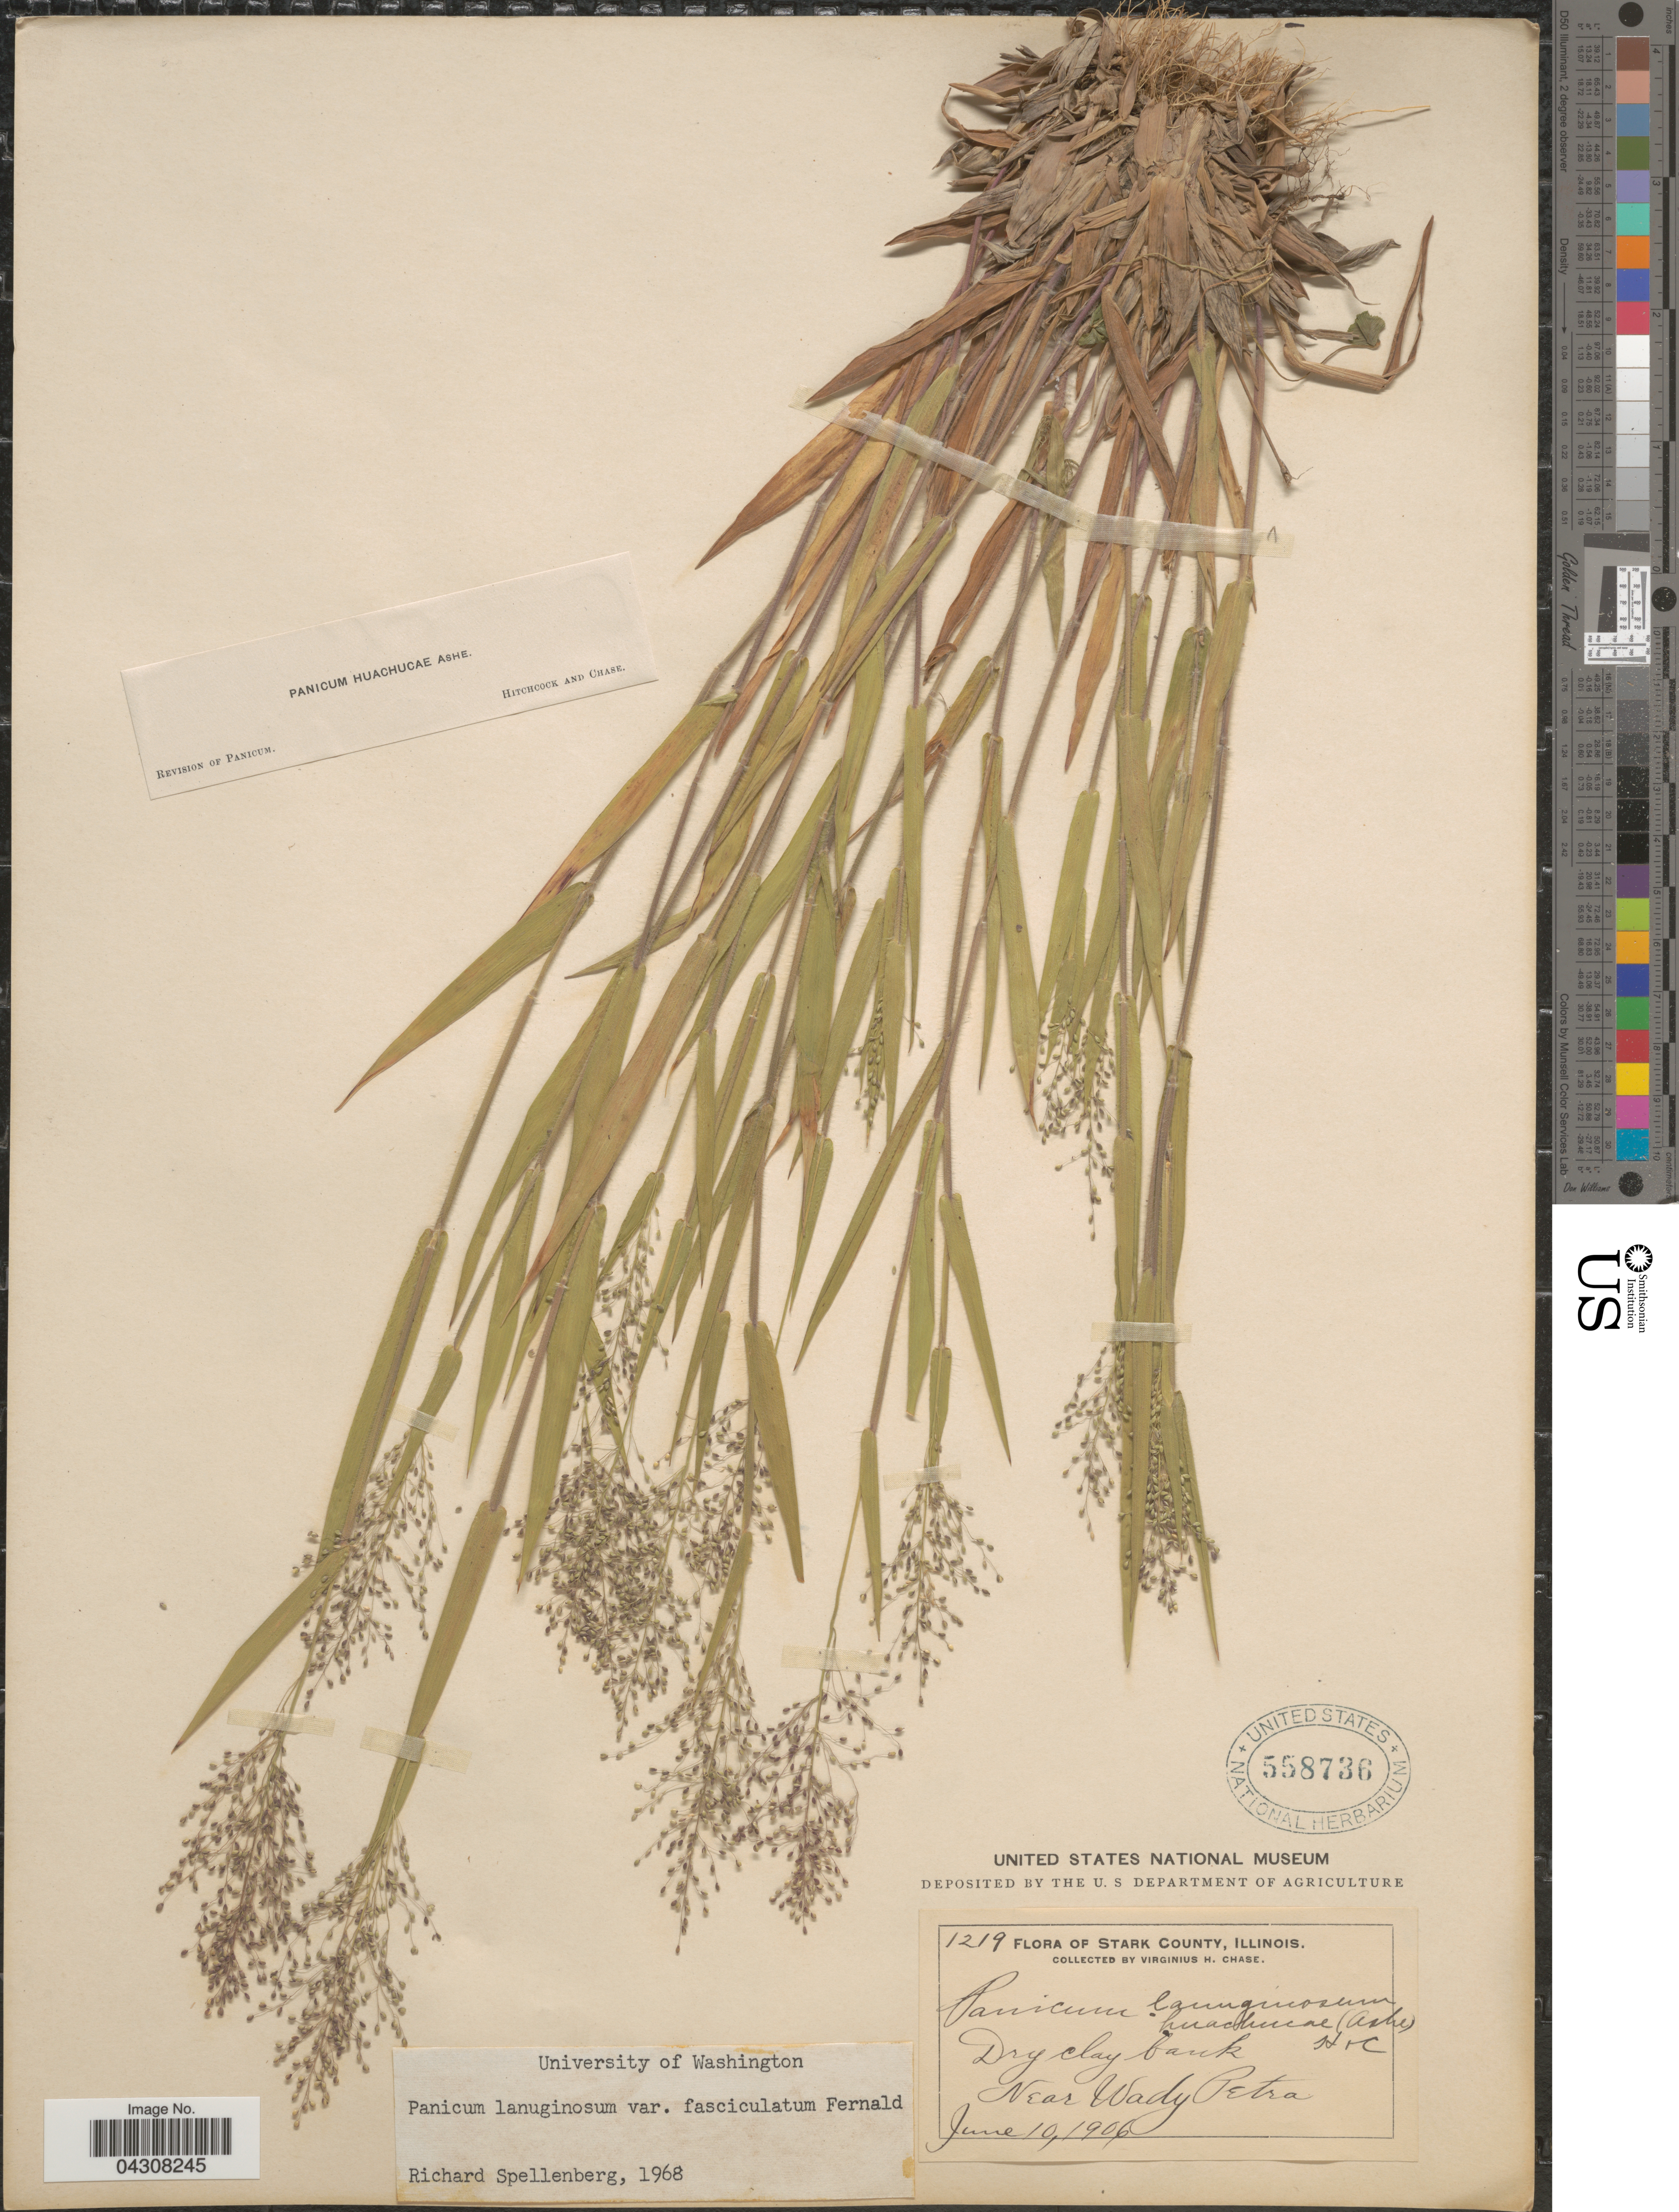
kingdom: Plantae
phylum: Tracheophyta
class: Liliopsida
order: Poales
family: Poaceae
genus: Dichanthelium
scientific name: Dichanthelium acuminatum var. acuminatum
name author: (Sw.) Gould & C.A. Clark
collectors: V. H. Chase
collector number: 1219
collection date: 1906-06-10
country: United States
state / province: Illinois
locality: Stark County. Dry clay bank. Near Wady Petra.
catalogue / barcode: US 558736